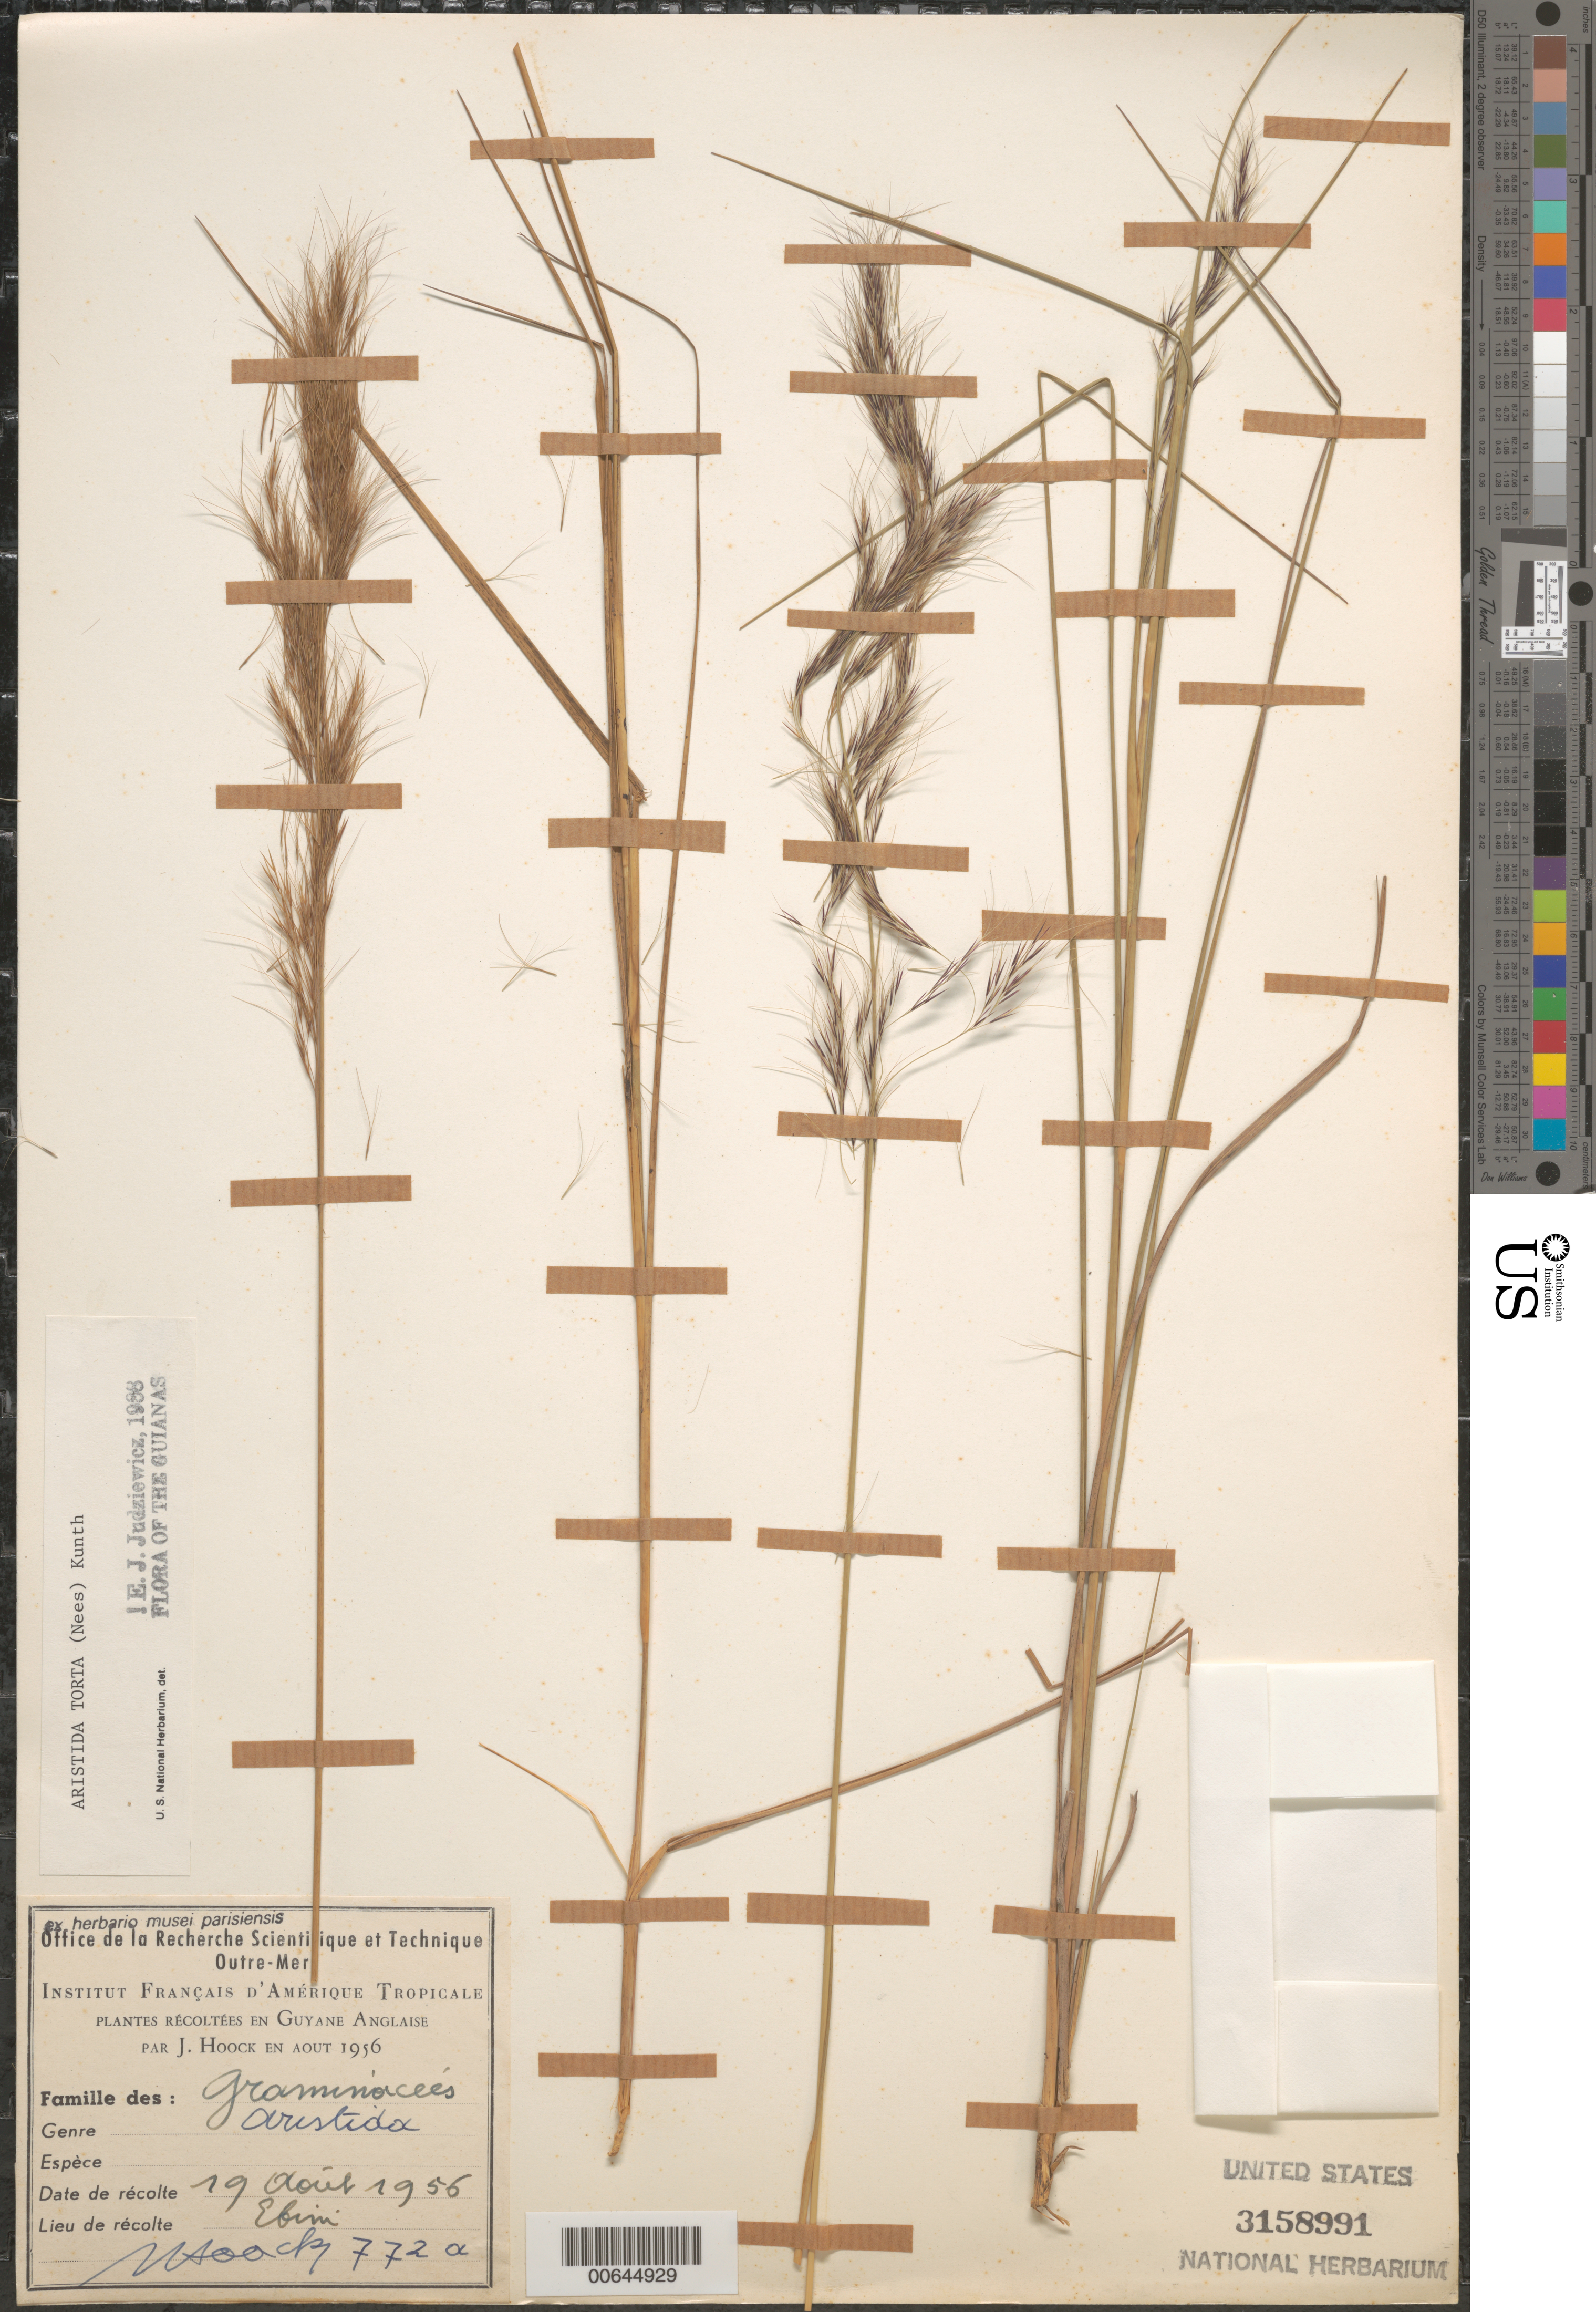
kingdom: Plantae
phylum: Tracheophyta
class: Liliopsida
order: Poales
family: Poaceae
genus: Aristida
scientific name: Aristida torta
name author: (Nees) Kunth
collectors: J. Hoock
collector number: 772a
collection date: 1956-08-19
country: Guyana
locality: Guyane Anglaise. Ebini.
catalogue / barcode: US 3158991